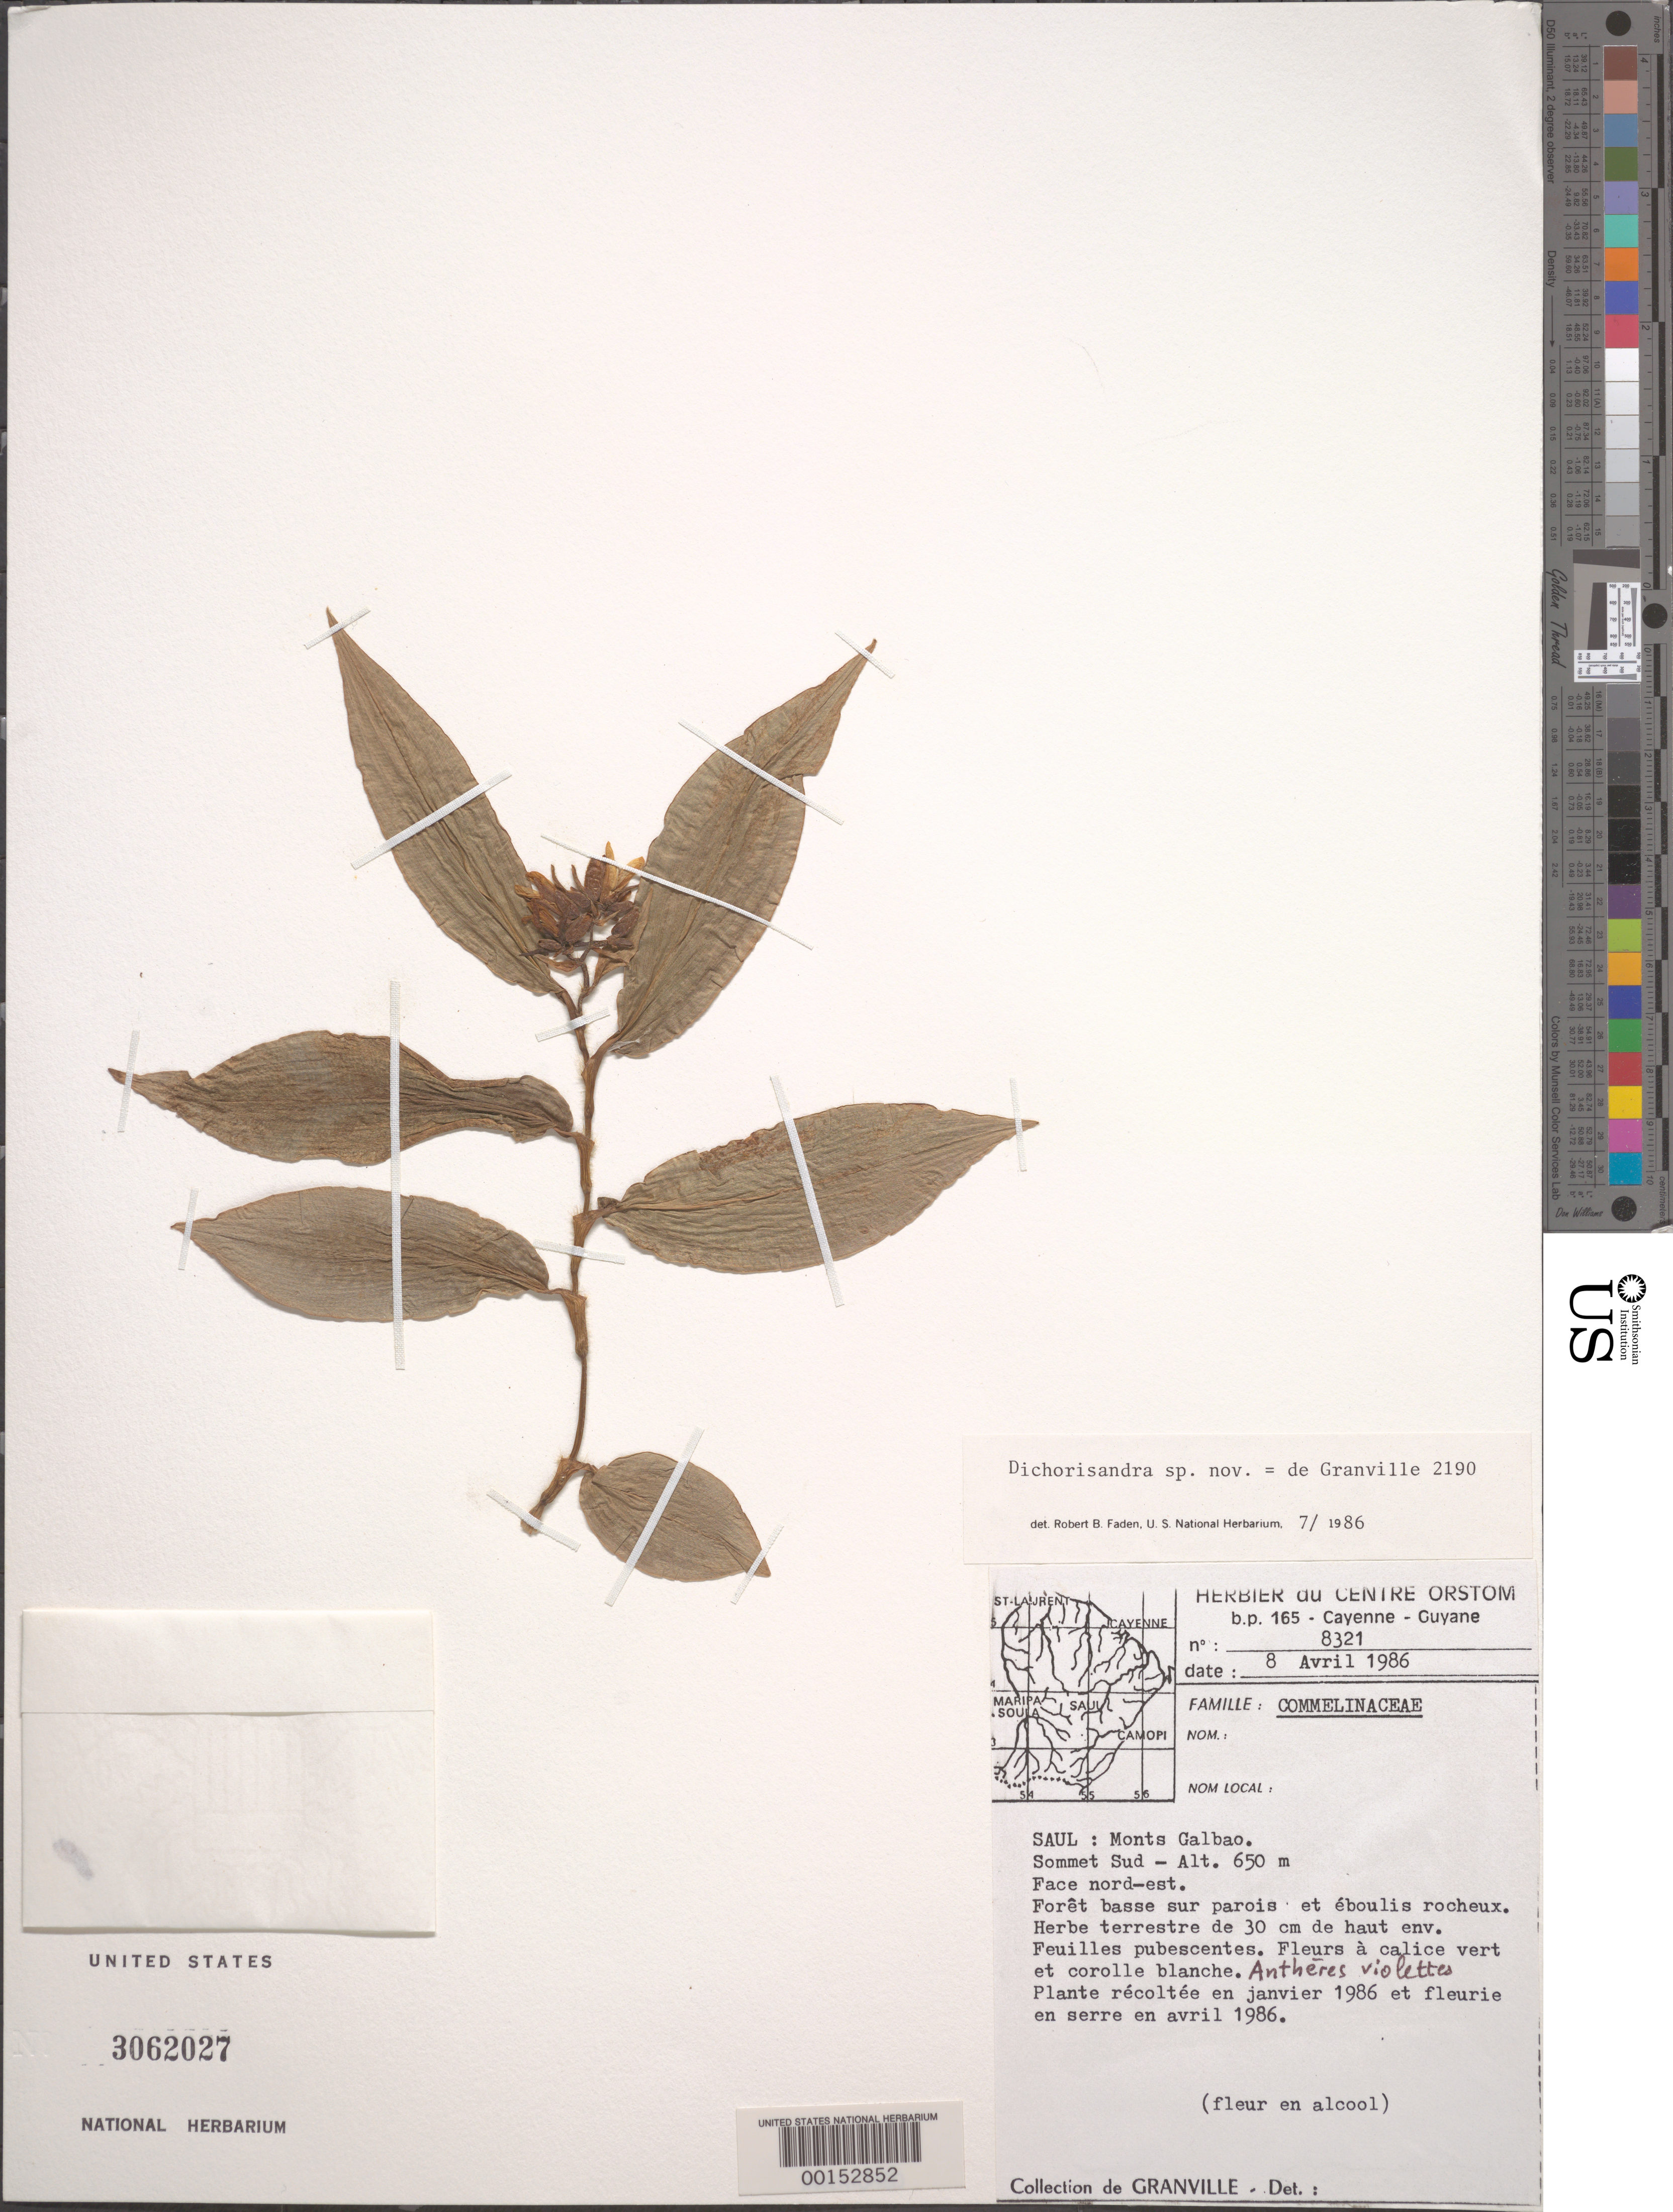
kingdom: Plantae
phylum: Tracheophyta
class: Liliopsida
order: Commelinales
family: Commelinaceae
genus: Dichorisandra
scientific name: Dichorisandra sp. nov.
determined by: Faden, Robert B., (US), Smithsonian Institution - National Museum of Natural History (UNITED STATES)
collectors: J.-J. de Granville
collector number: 8321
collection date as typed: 08 Apr 1986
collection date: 1986-04-08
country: French Guiana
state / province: Saint-Laurent-du-Maroni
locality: Saul, monts galbao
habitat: Ne face of summit, forested slope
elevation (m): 650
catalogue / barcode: US 3062027